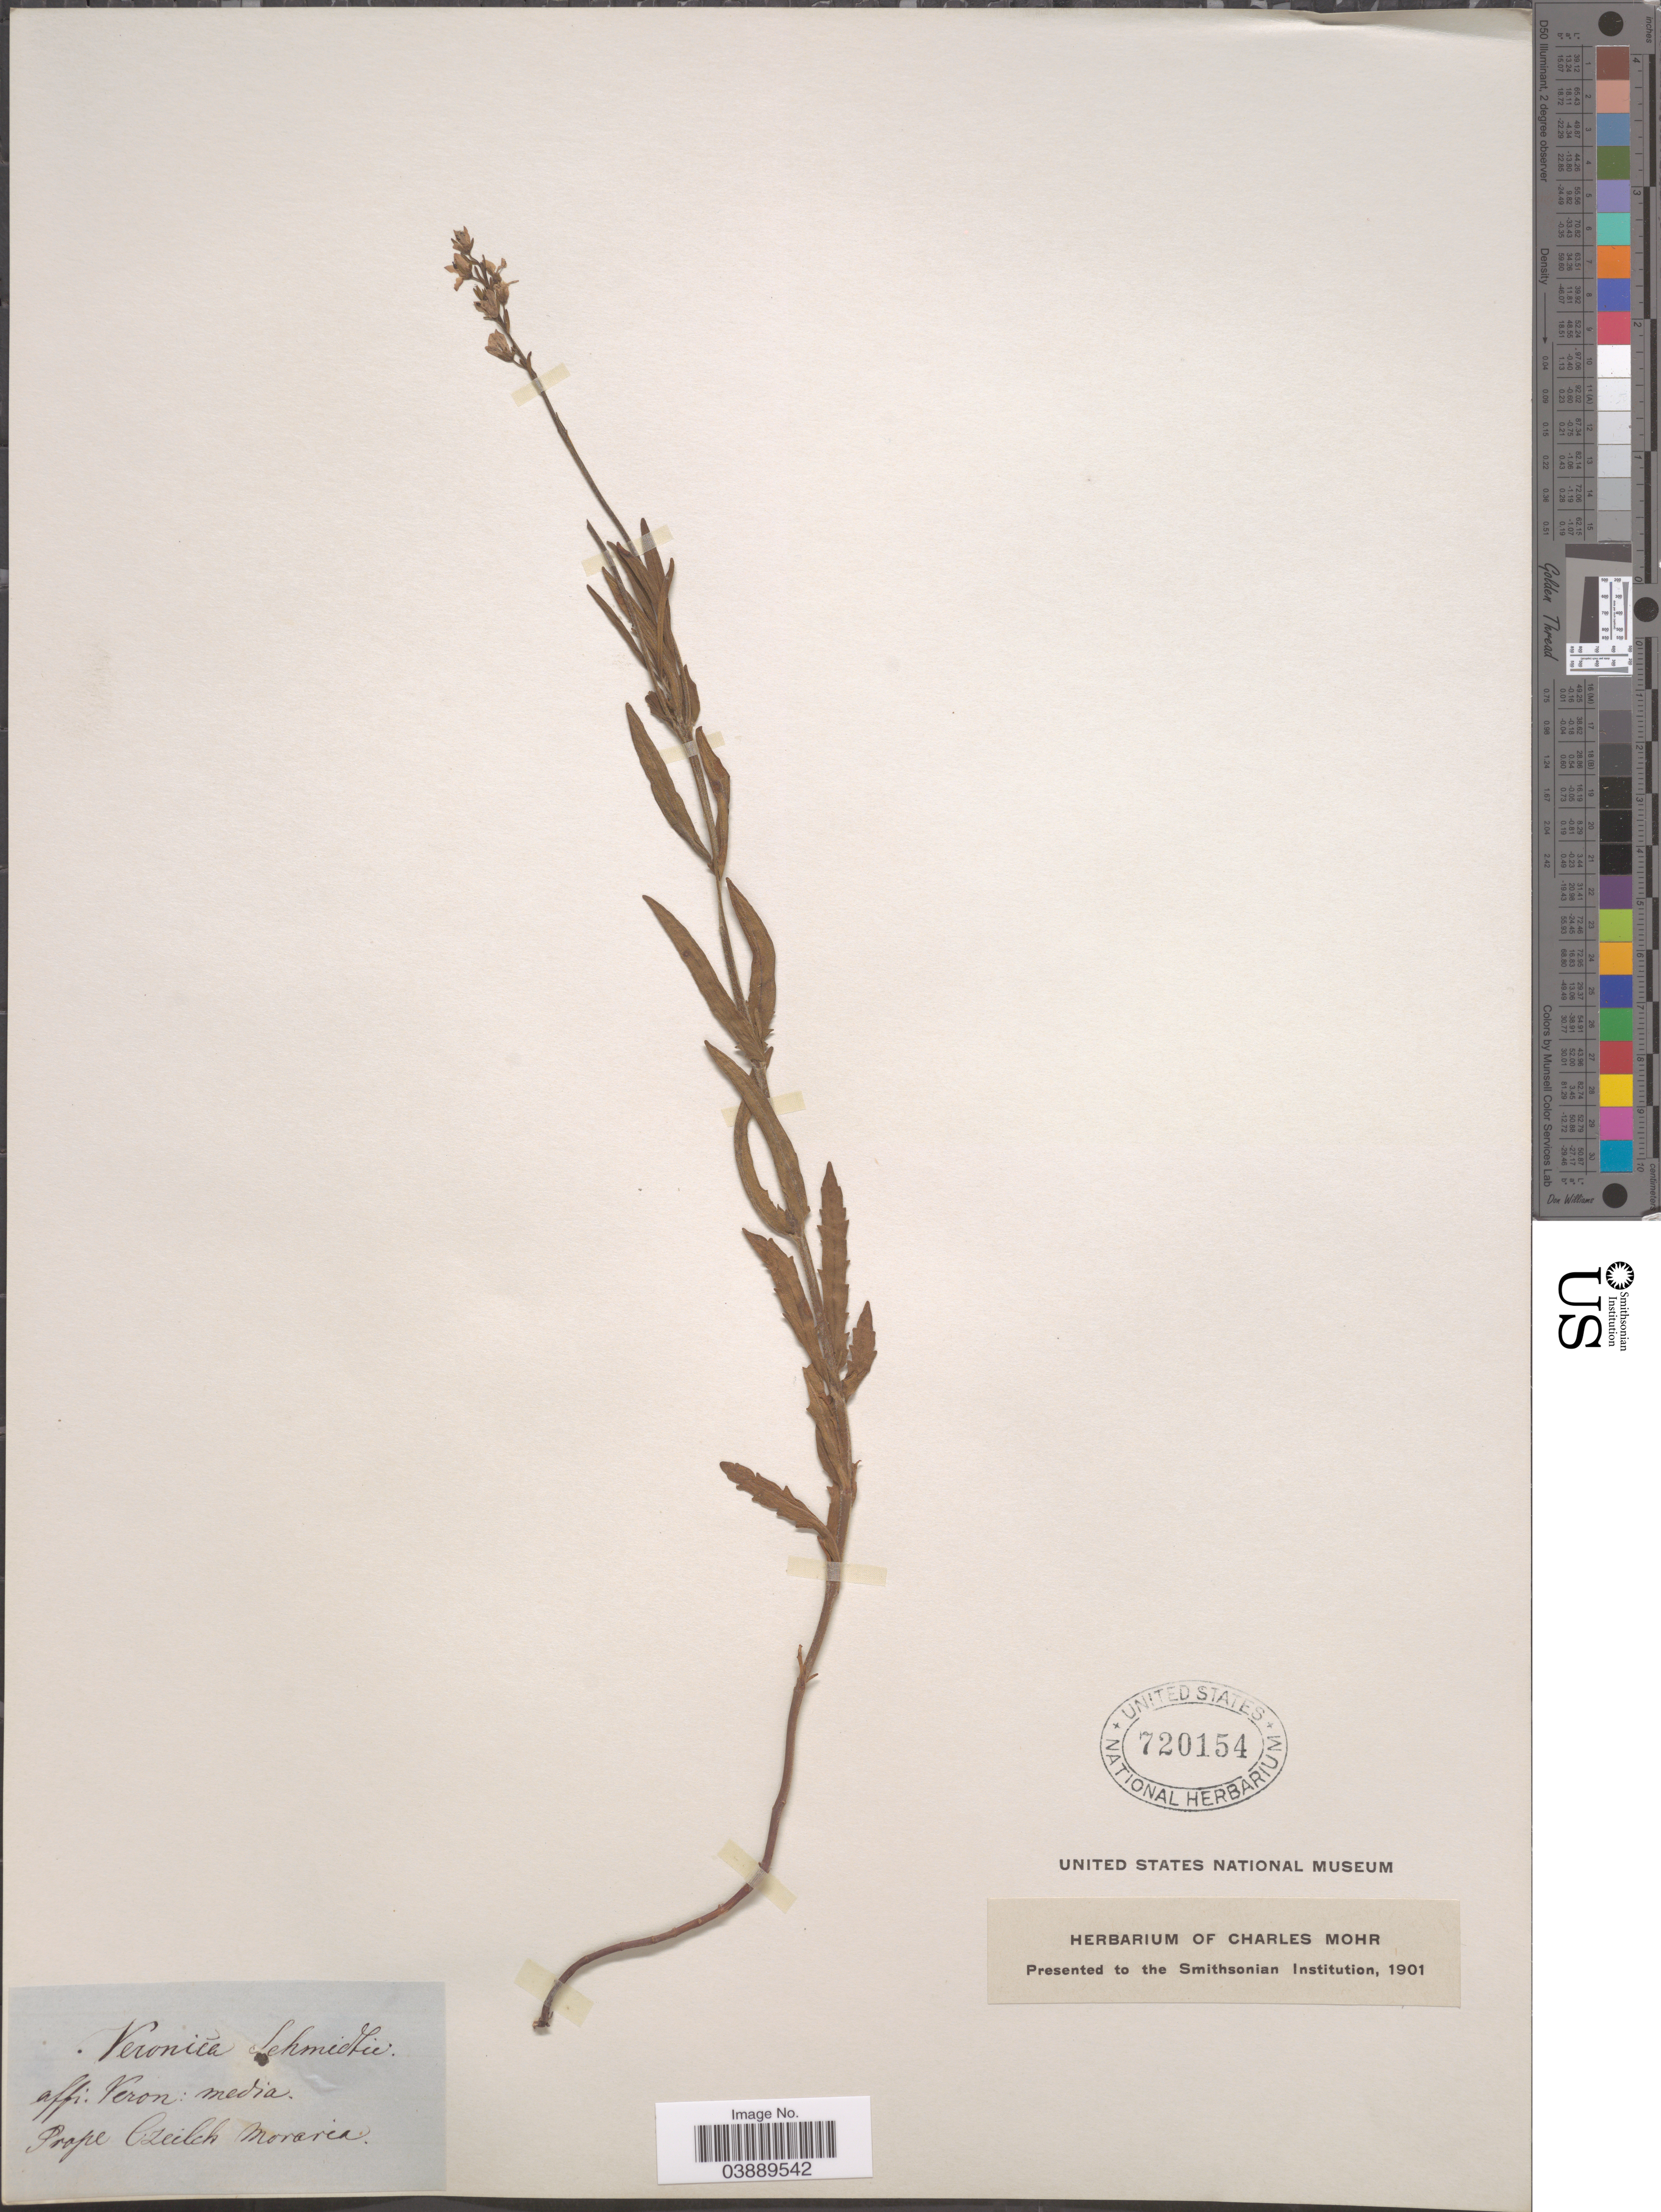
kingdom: Plantae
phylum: Tracheophyta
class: Magnoliopsida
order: Lamiales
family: Plantaginaceae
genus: Veronica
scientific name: Veronica schmidtii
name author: Roem. & Schult.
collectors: ex herb. Charles Mohr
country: Czechia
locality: Affi: Veron: media. Prope Czeilch Moravia.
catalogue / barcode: US 720154